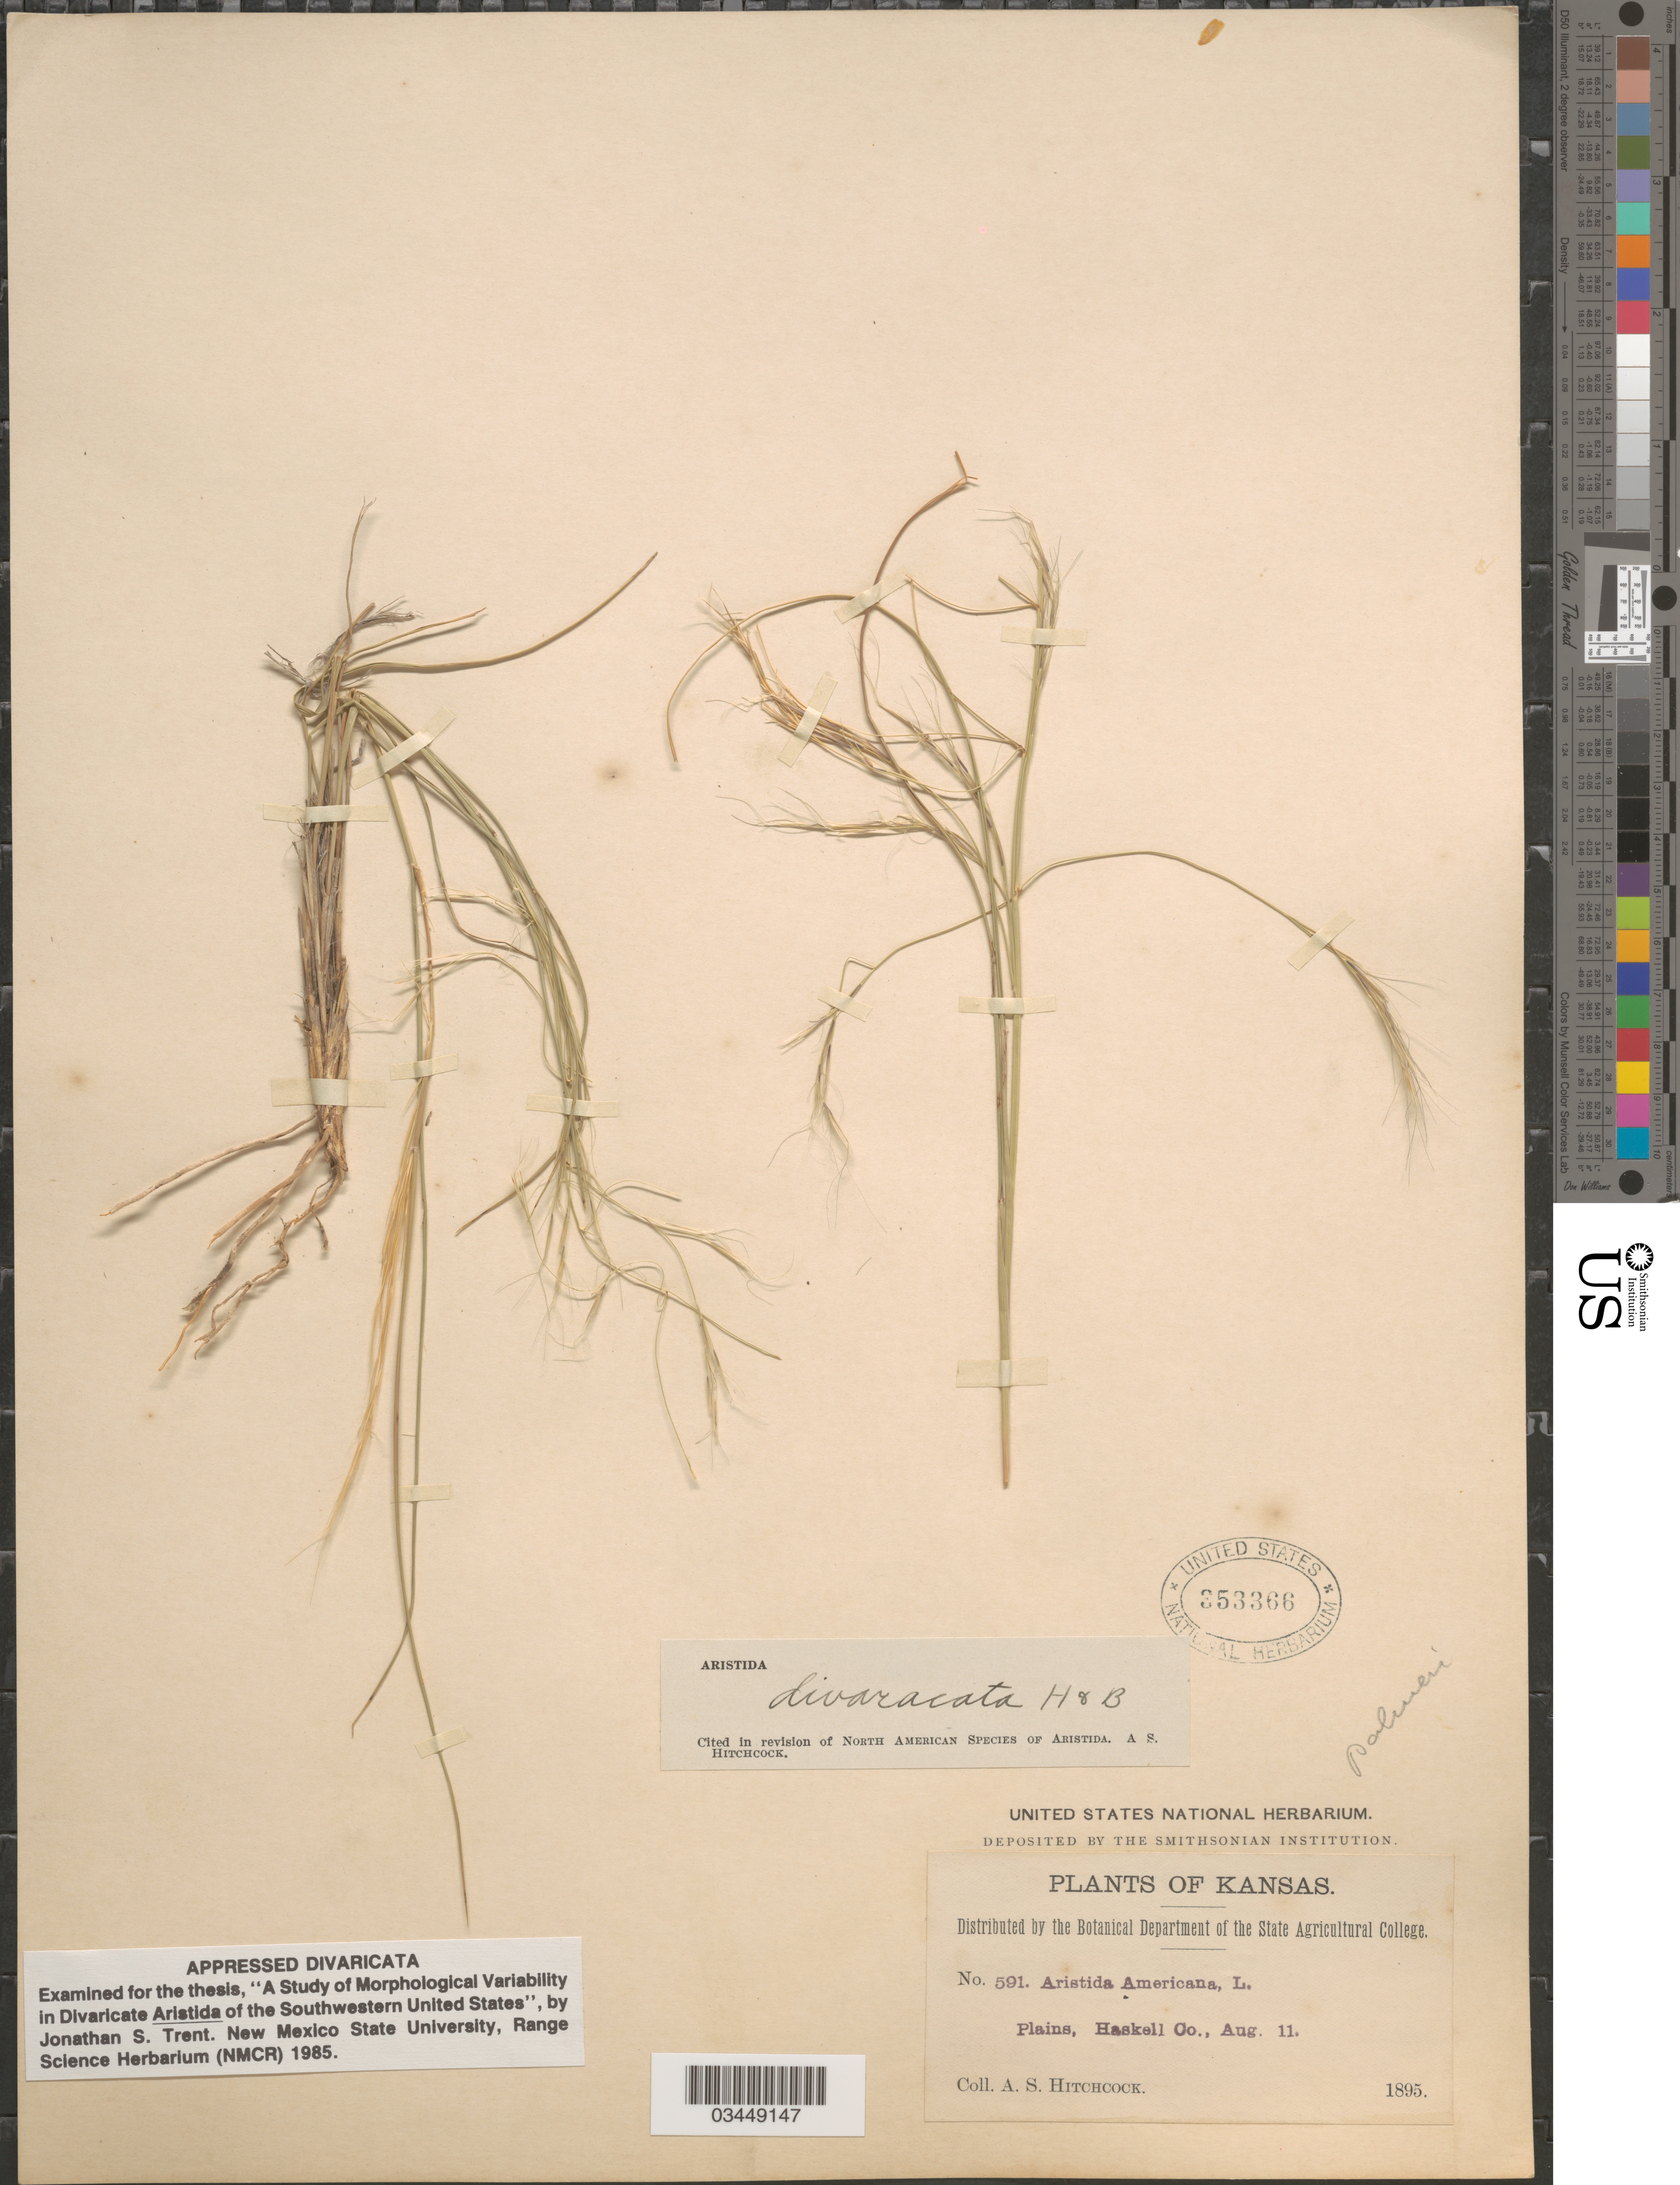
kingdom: Plantae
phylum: Tracheophyta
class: Liliopsida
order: Poales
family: Poaceae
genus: Aristida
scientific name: Aristida divaricata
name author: Humb. & Bonpl. ex Willd.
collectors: A. S. Hitchcock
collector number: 591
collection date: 1895-08-11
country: United States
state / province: Kansas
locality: Plains, Haskell Co.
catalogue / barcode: US 353366